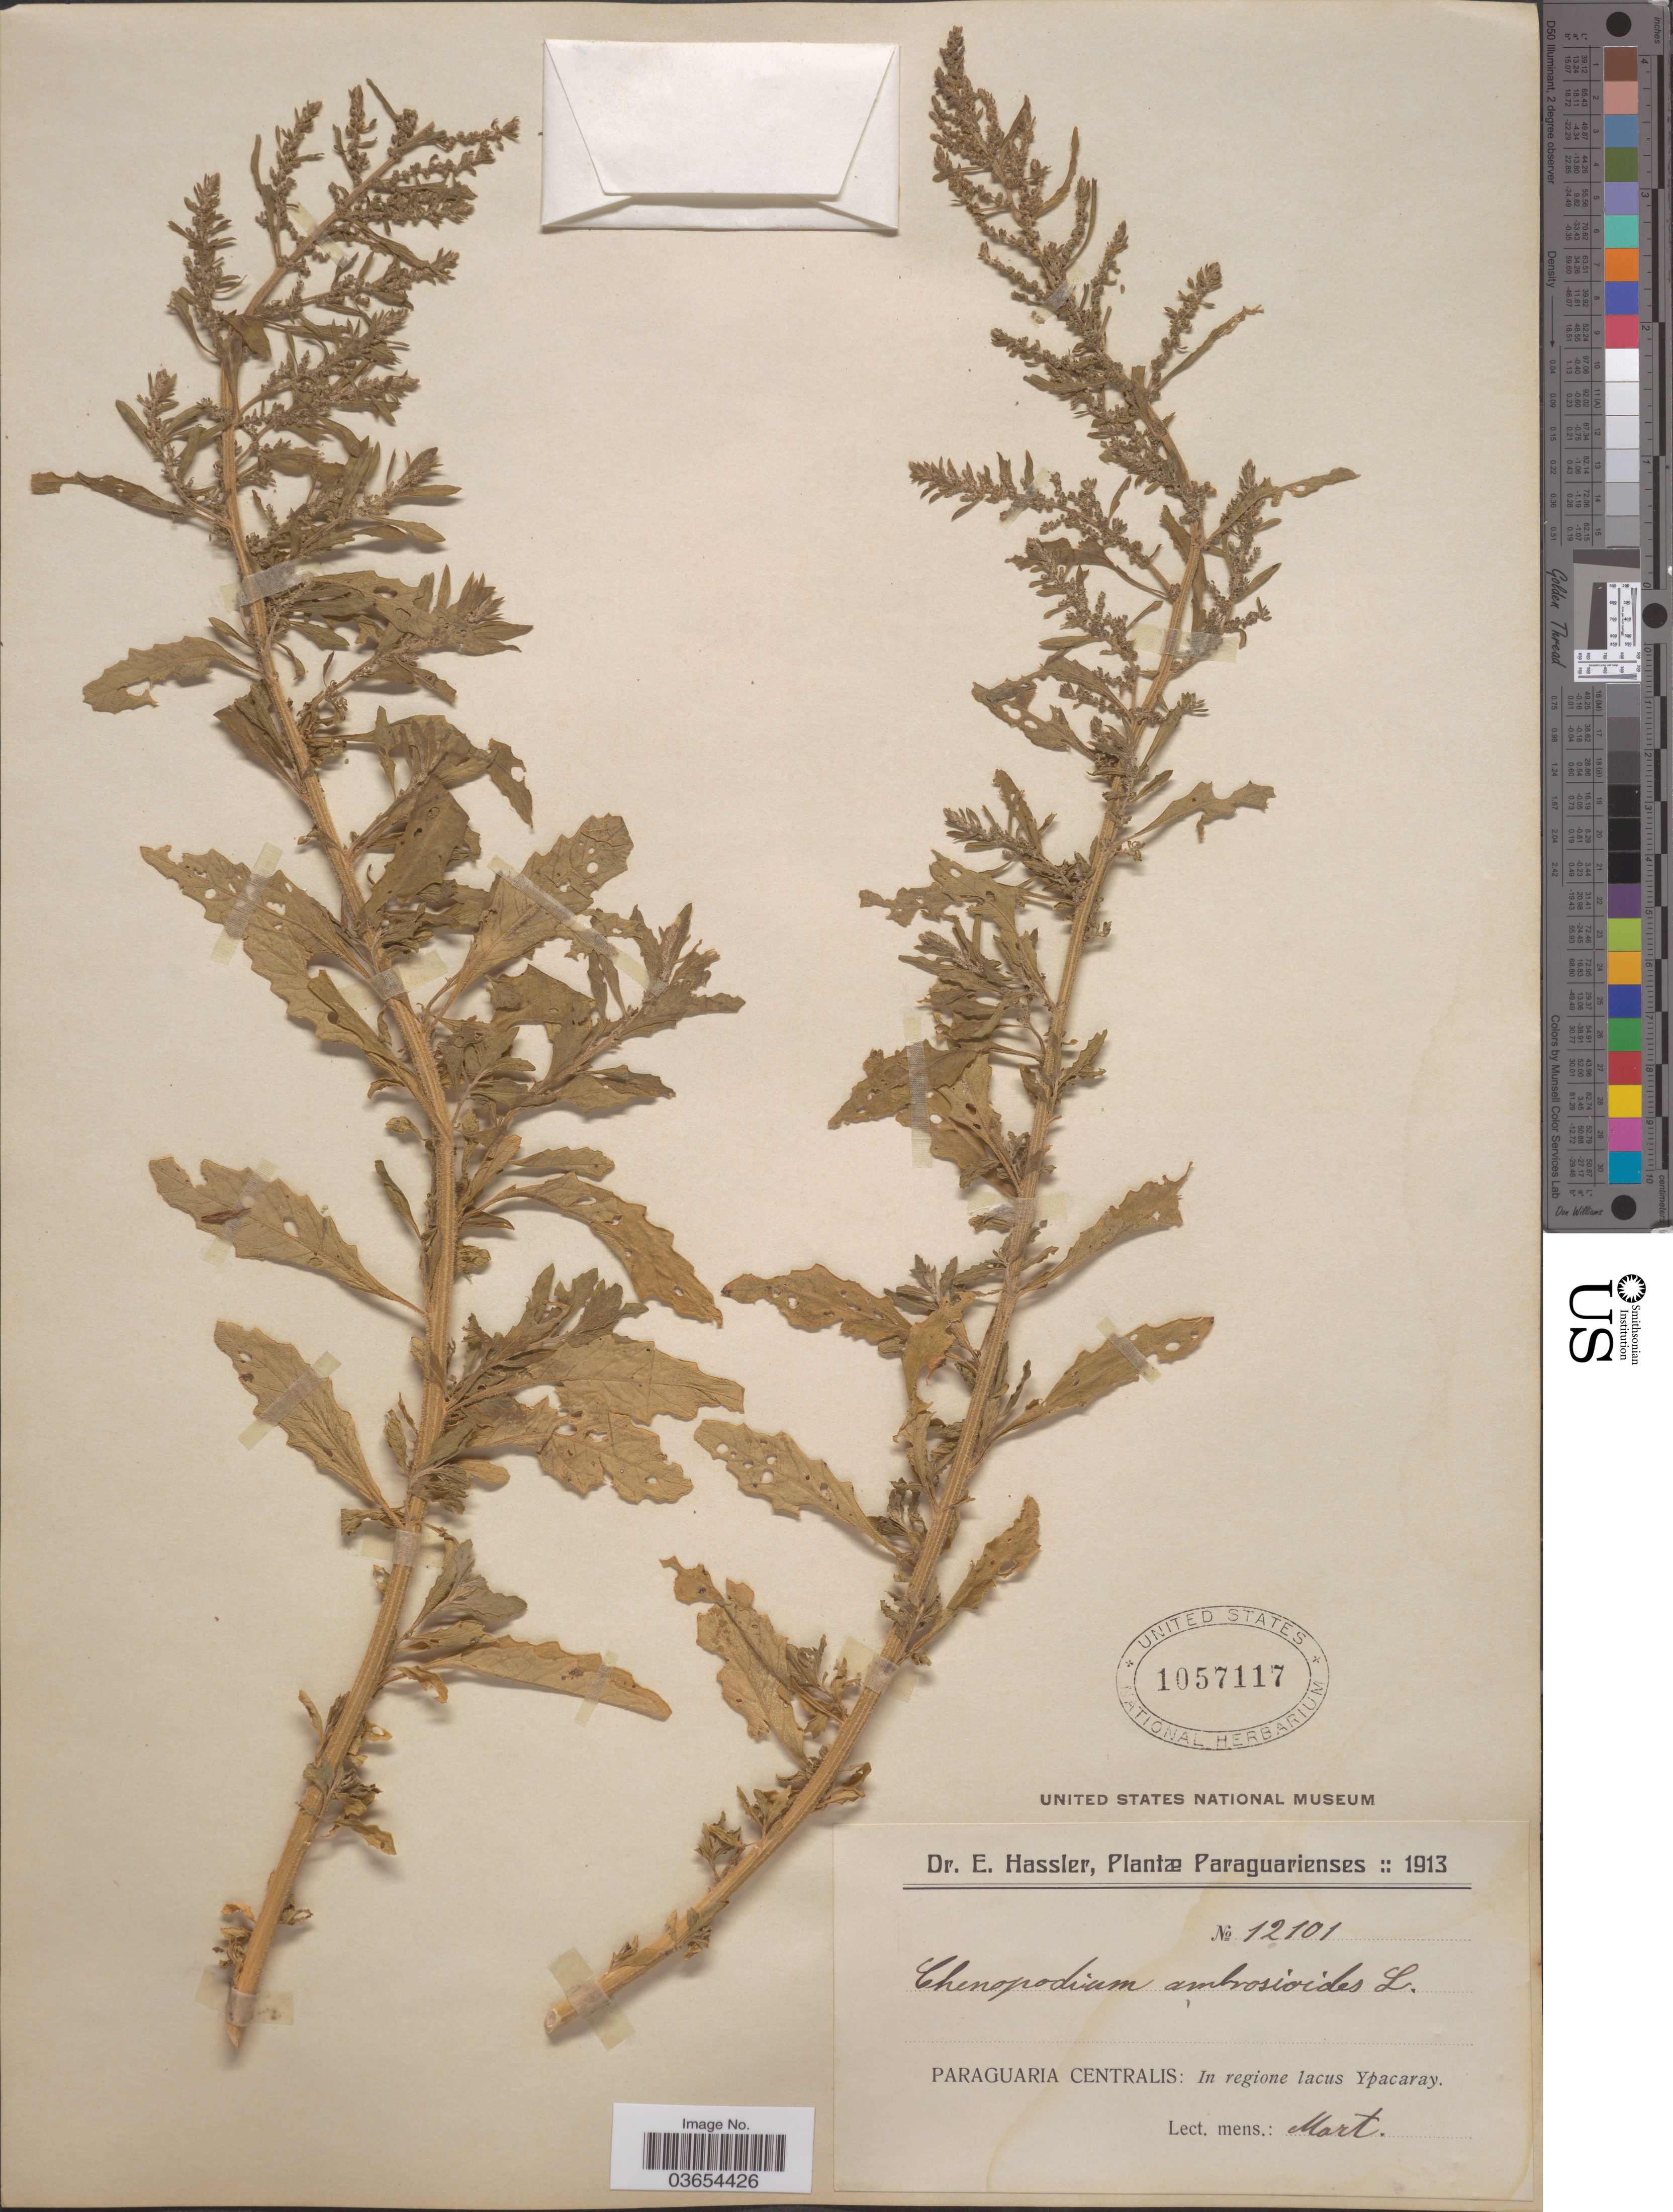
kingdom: Plantae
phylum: Tracheophyta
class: Magnoliopsida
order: Caryophyllales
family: Amaranthaceae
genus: Chenopodium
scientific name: Chenopodium ambrosioides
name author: L.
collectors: E. Hassler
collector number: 12101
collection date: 1913-03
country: Paraguay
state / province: Paraguari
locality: Paraguaria Centralis: In regione lacus Ypacaray.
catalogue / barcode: US 1057117